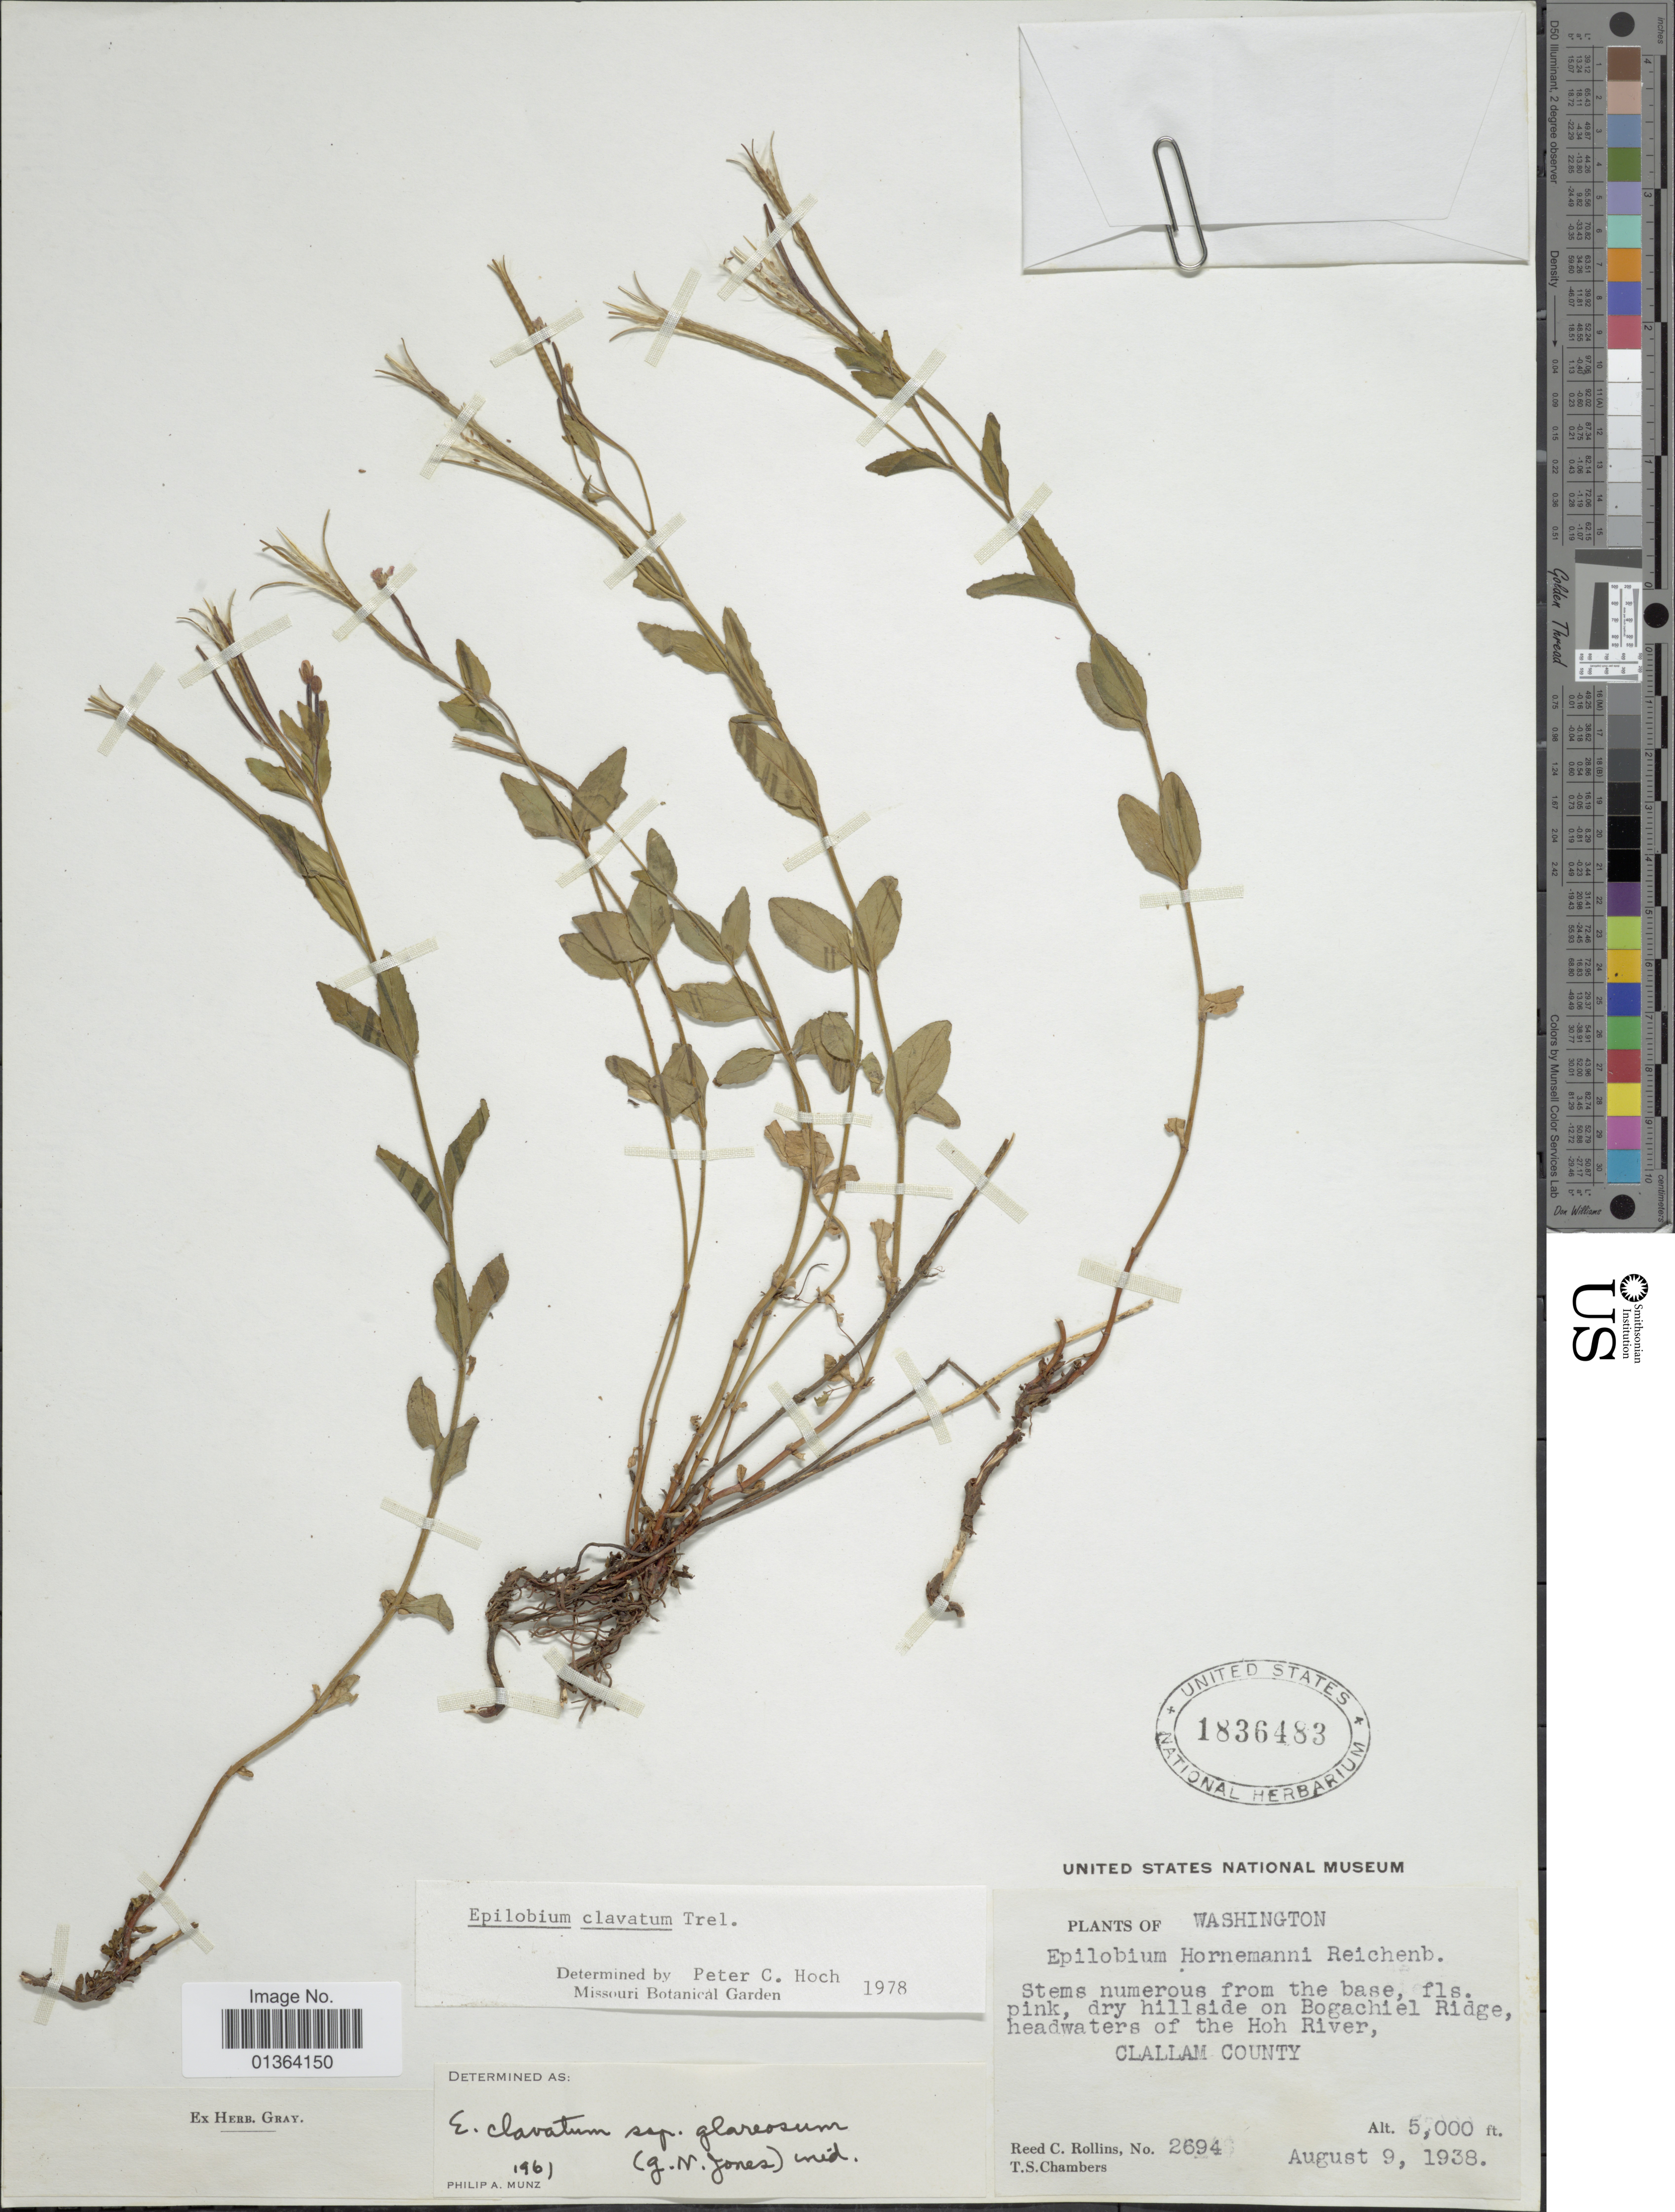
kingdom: Plantae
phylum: Tracheophyta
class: Magnoliopsida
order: Myrtales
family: Onagraceae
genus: Epilobium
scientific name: Epilobium clavatum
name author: Hausskn.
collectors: R. C. Rollins & T. Chambers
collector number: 2694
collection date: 1938-08-09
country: United States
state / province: Washington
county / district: Clallam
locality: Dry hillside on Bogachiel Ridge, headwaters of the Hoh River, Clallam County.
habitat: dry hillside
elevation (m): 1524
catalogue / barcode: US 1836483